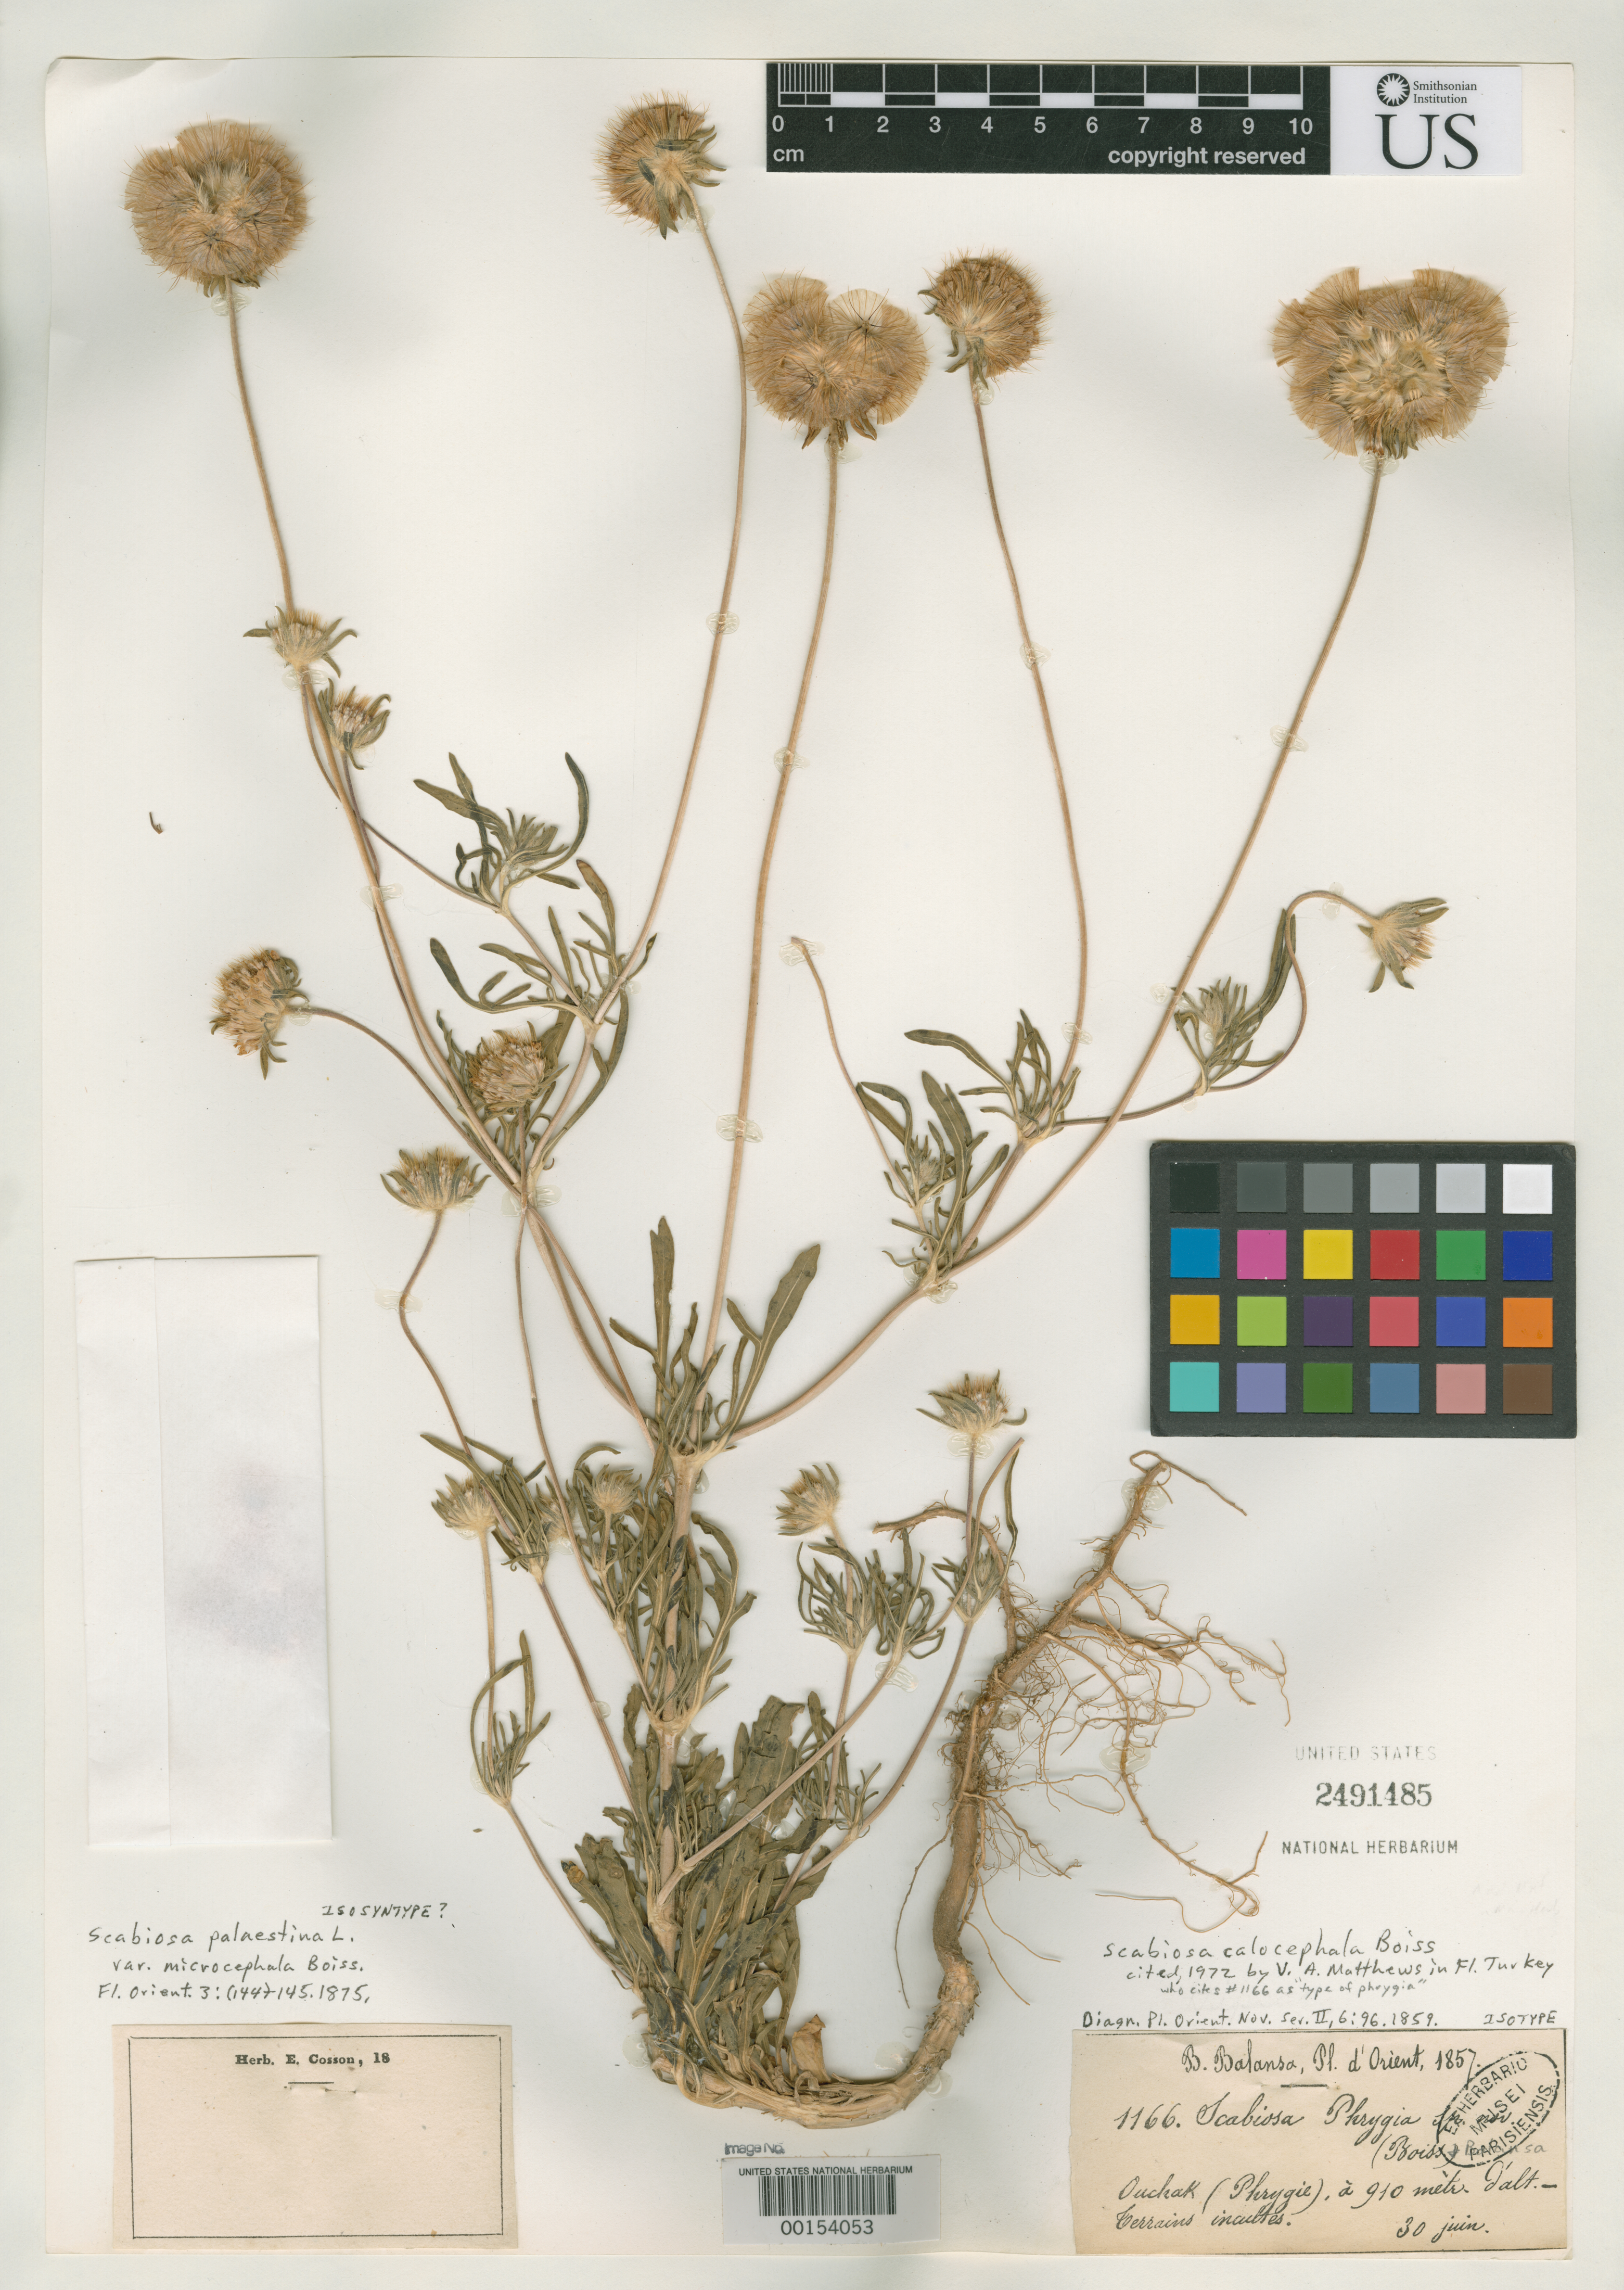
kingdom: Plantae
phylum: Tracheophyta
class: Magnoliopsida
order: Dipsacales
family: Caprifoliaceae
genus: Scabiosa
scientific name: Scabiosa phrygia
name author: Boiss. & Balansa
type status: Possible Type; Isosyntype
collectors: B. Balansa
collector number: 1166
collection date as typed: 30 Jun 1857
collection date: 1857-06-30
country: Turkey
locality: Ouchak, Phygie, terrain incultes.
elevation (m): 910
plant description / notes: Dubiously a type; collection date on label (June) does not match dated cited in protologue (July). Protologue of Scabiosa phrygia Boiss. & Balansa does not explicitly cite type, only "Hab. in vineis prope Ouchak Phrygiae cl. Balansa. Fl. Julio." [But note that all duplicates of Balansa 258 & 1166 at other herbaria, all identified as types, are also dated 30 June 1857]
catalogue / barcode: US 2491485